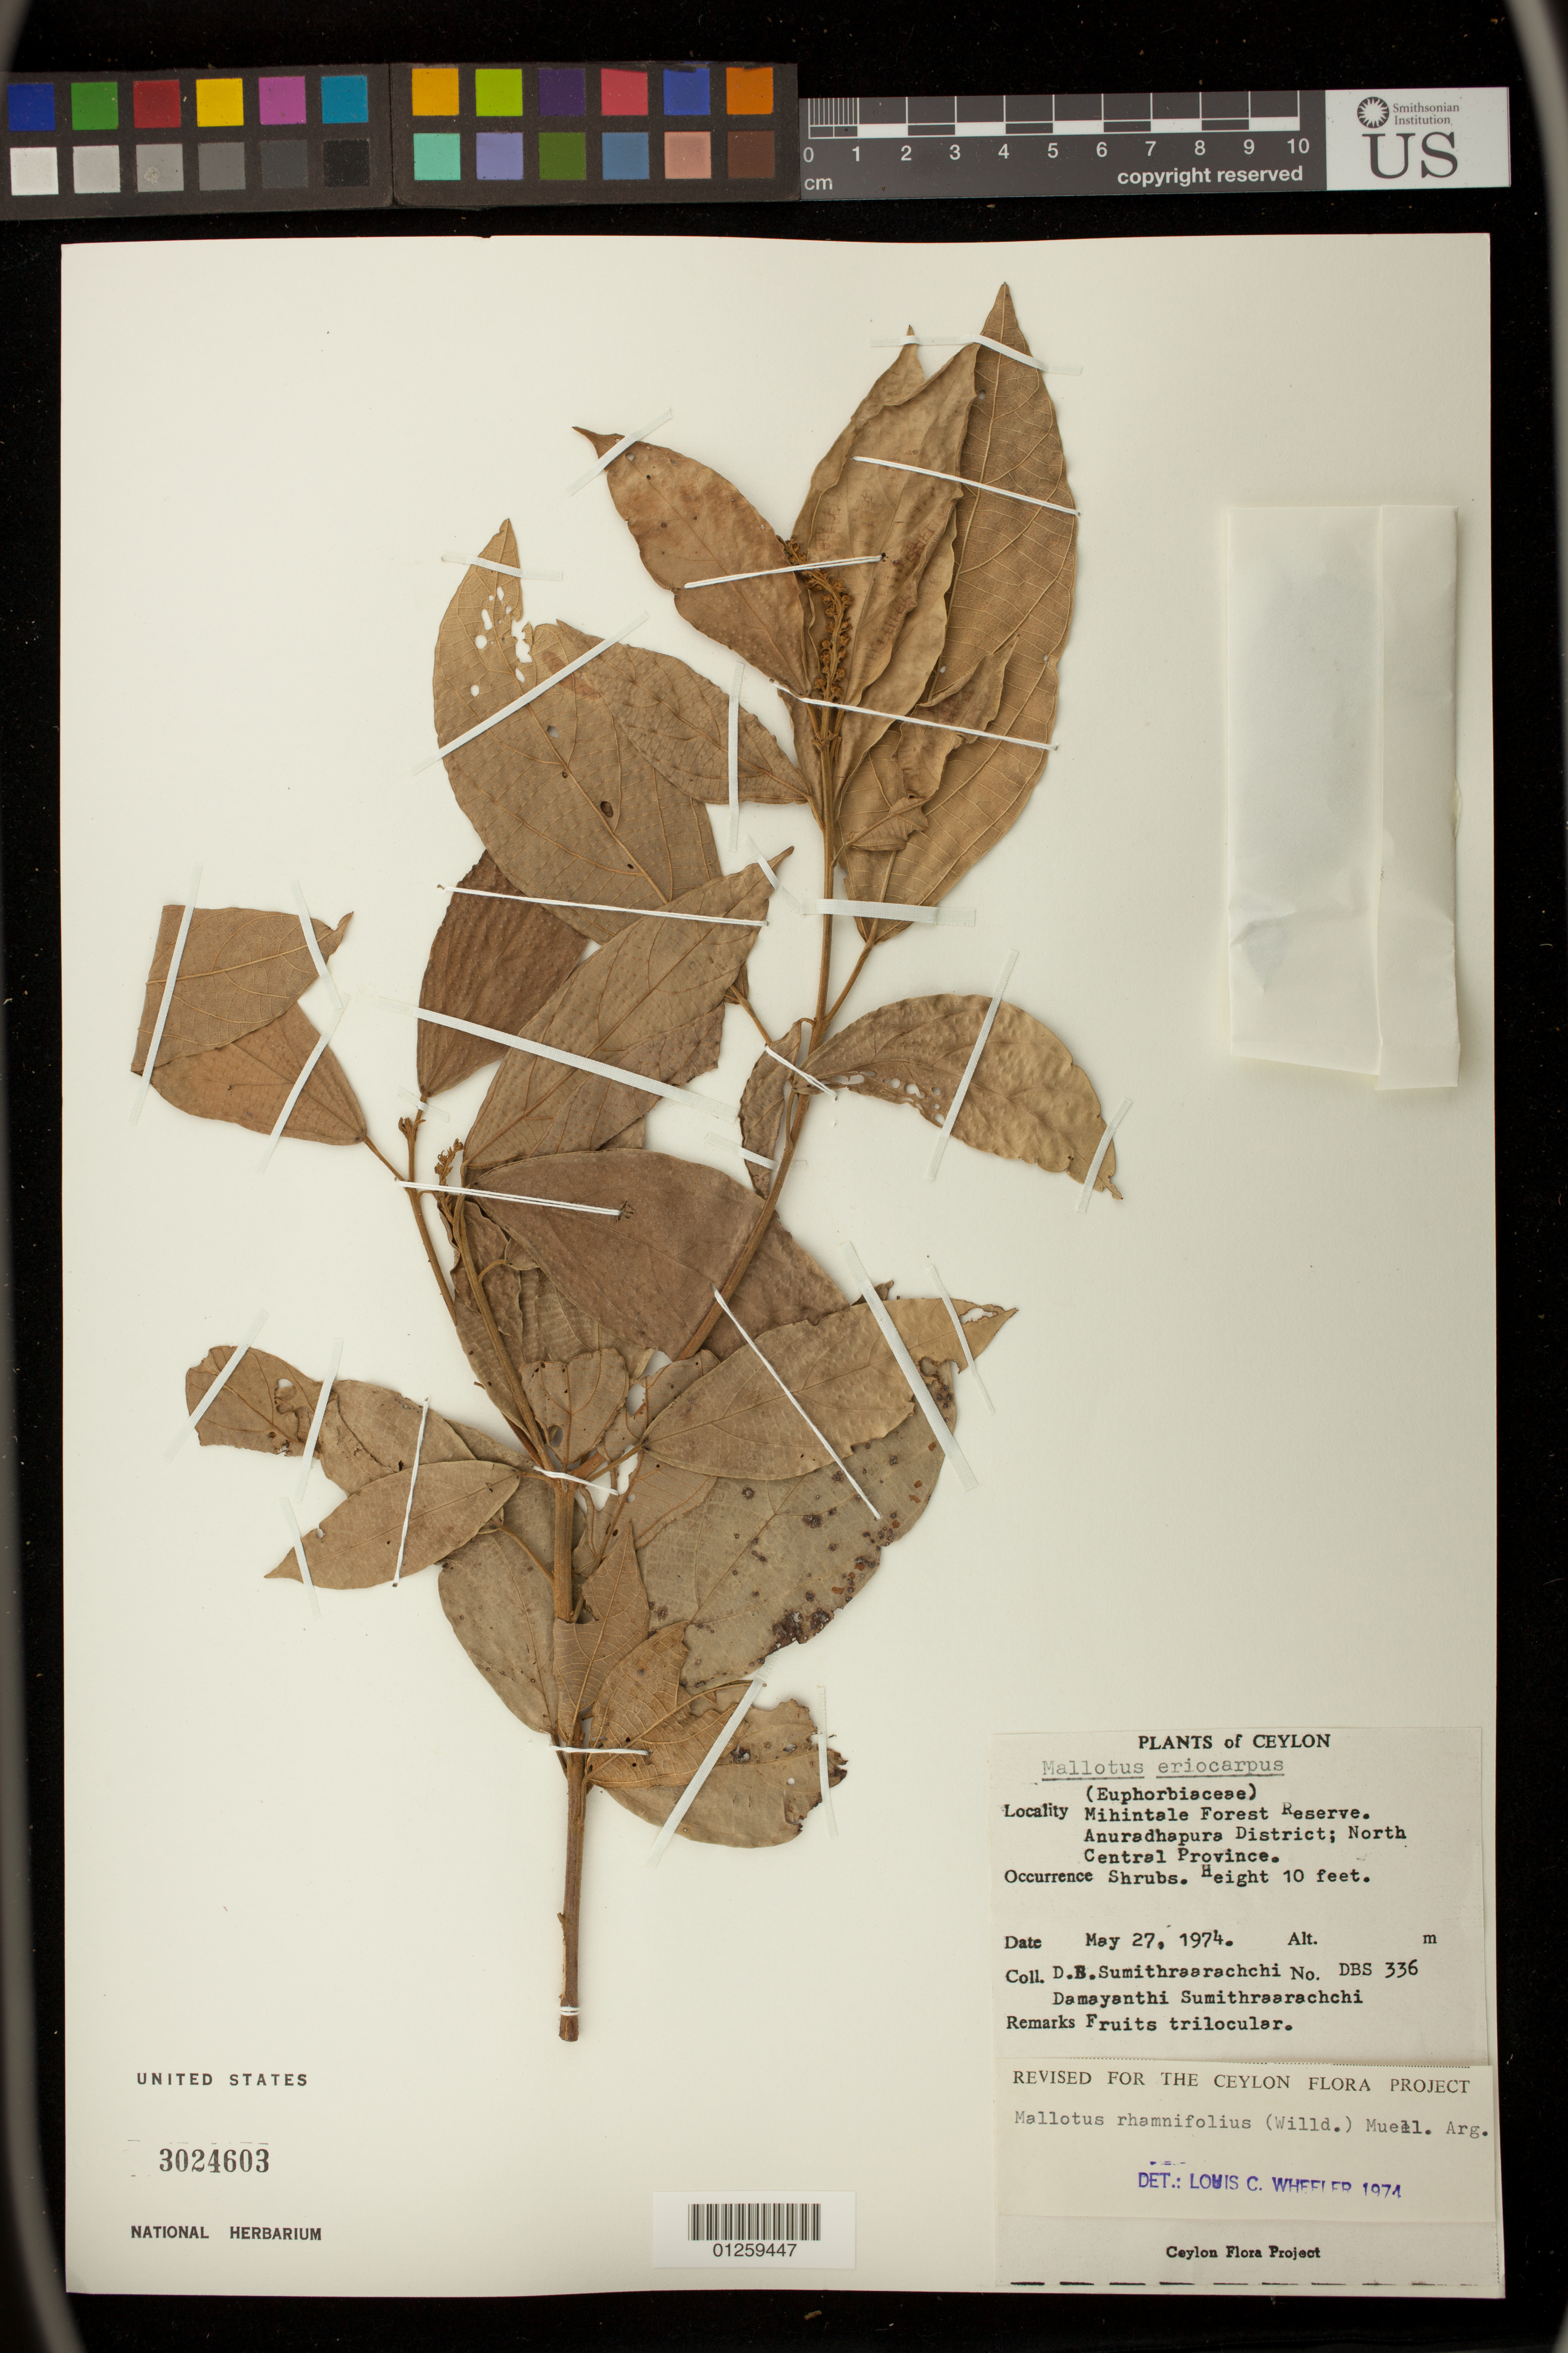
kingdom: Plantae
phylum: Tracheophyta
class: Magnoliopsida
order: Malpighiales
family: Euphorbiaceae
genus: Mallotus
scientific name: Mallotus rhamnifolius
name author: (Willd.) Müll. Arg.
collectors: D. B. Sumithraarachchi & D. Sumithraarachchi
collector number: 336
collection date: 1974-05-27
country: Sri Lanka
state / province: North Central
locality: Mihintale Forest Reserve. Anuradhapura District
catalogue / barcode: US 3024603